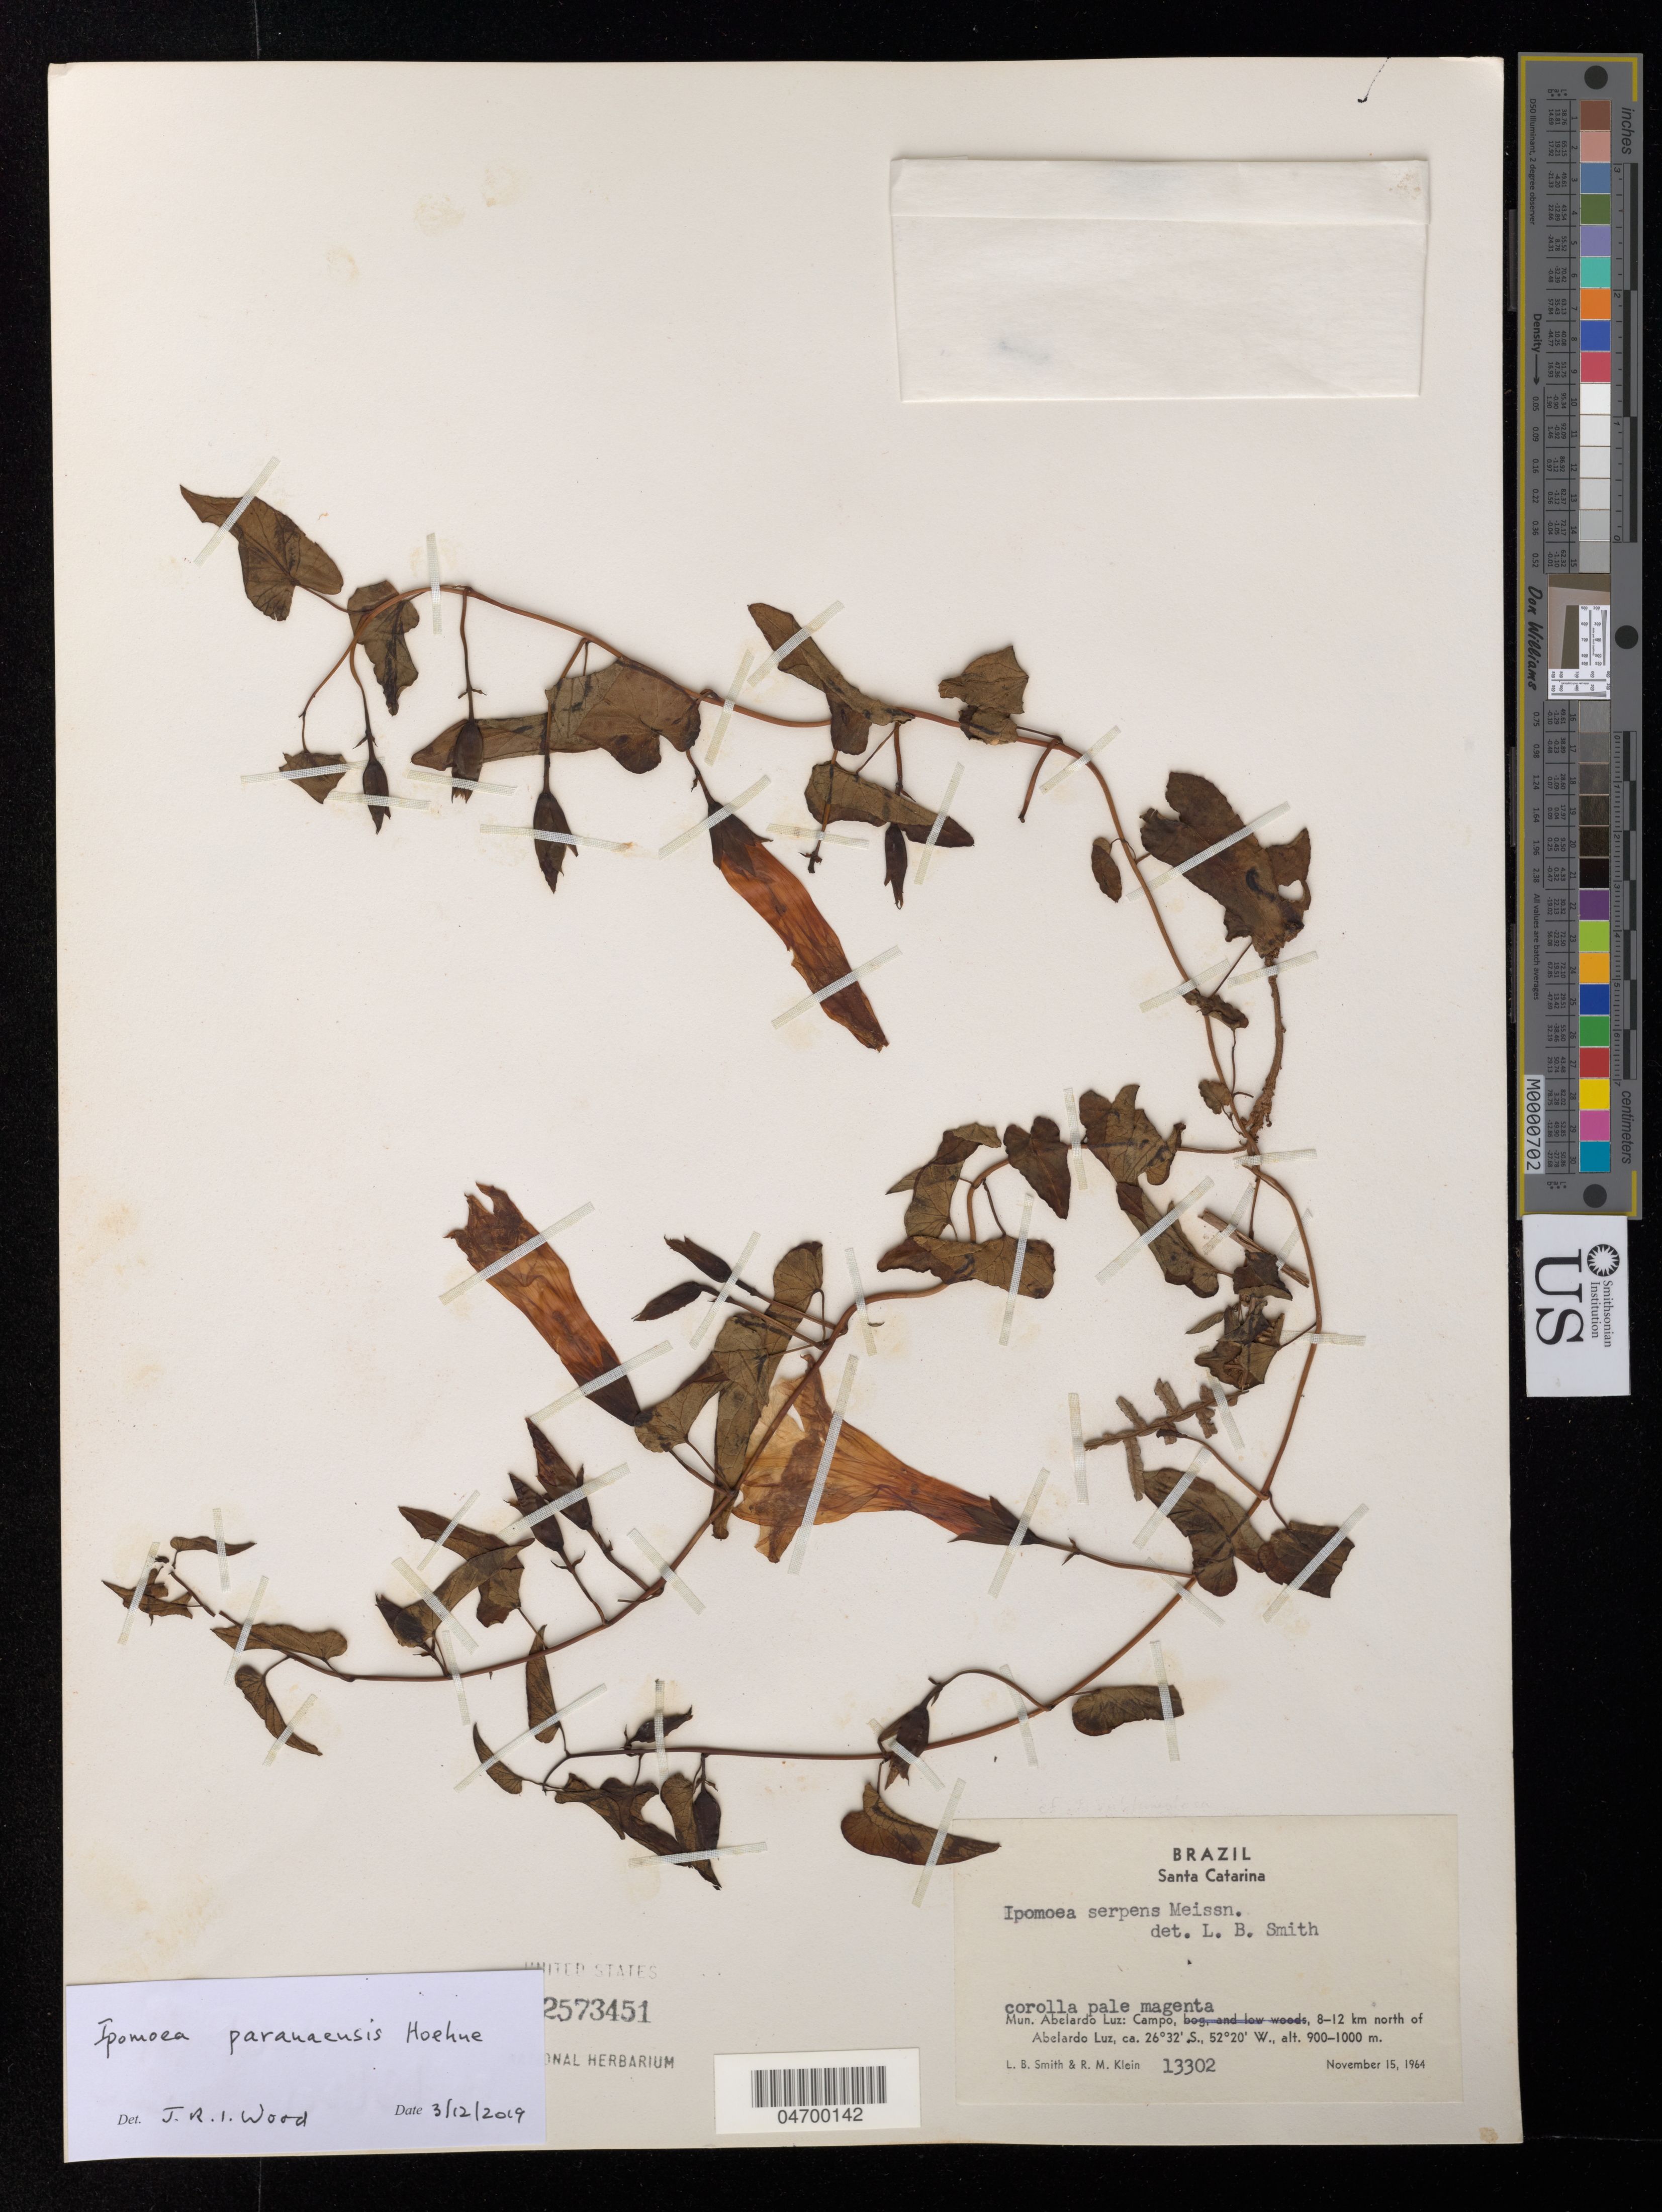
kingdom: Plantae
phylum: Tracheophyta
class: Magnoliopsida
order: Solanales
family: Convolvulaceae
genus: Ipomoea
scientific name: Ipomoea paranaensis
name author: Hoehne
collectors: L. Smith & R. M. Klein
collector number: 13302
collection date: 1964-11-15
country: Brazil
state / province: Santa Catarina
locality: Mun. Abelardo Luz: Campo, 8-12 km north of Abelardo Luz.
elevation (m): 900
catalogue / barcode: US 2573451